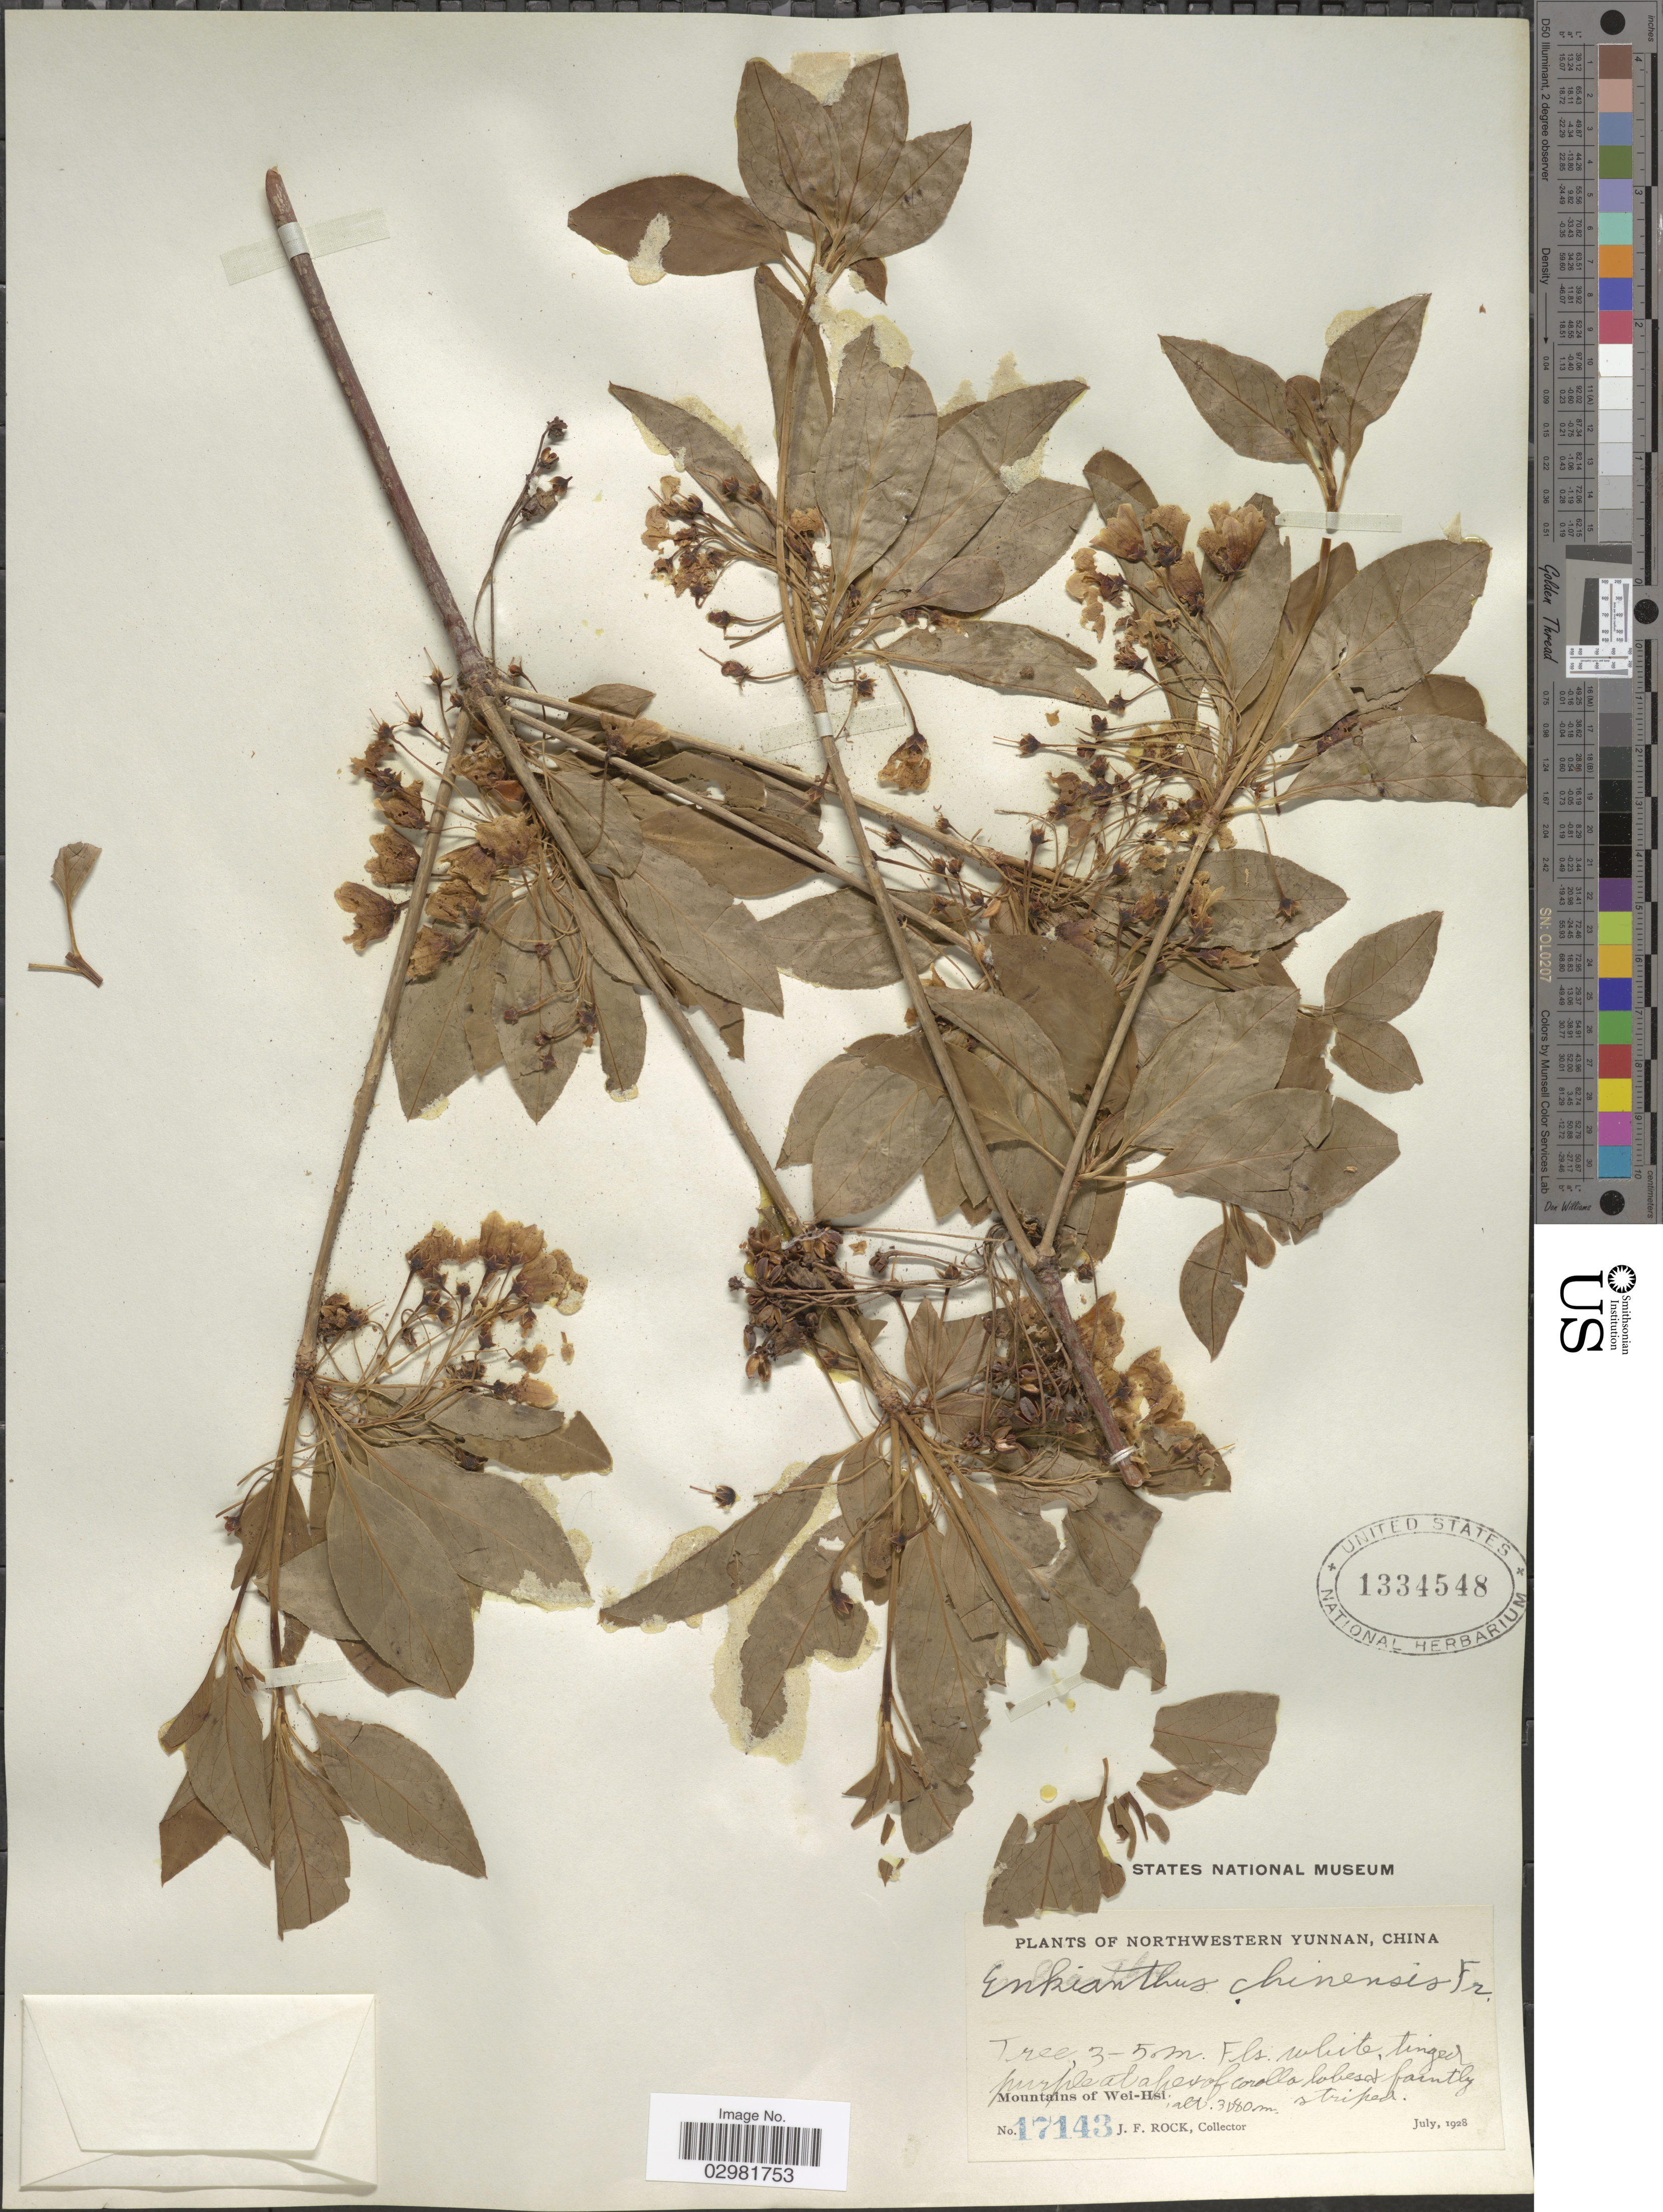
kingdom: Plantae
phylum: Tracheophyta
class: Magnoliopsida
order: Ericales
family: Ericaceae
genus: Enkianthus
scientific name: Enkianthus chinensis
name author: Franch.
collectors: J. Rock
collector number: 17143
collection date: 1928-07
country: China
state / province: Yunnan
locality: Mountains of Wei-Hsi.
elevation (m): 3080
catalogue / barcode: US 1334548